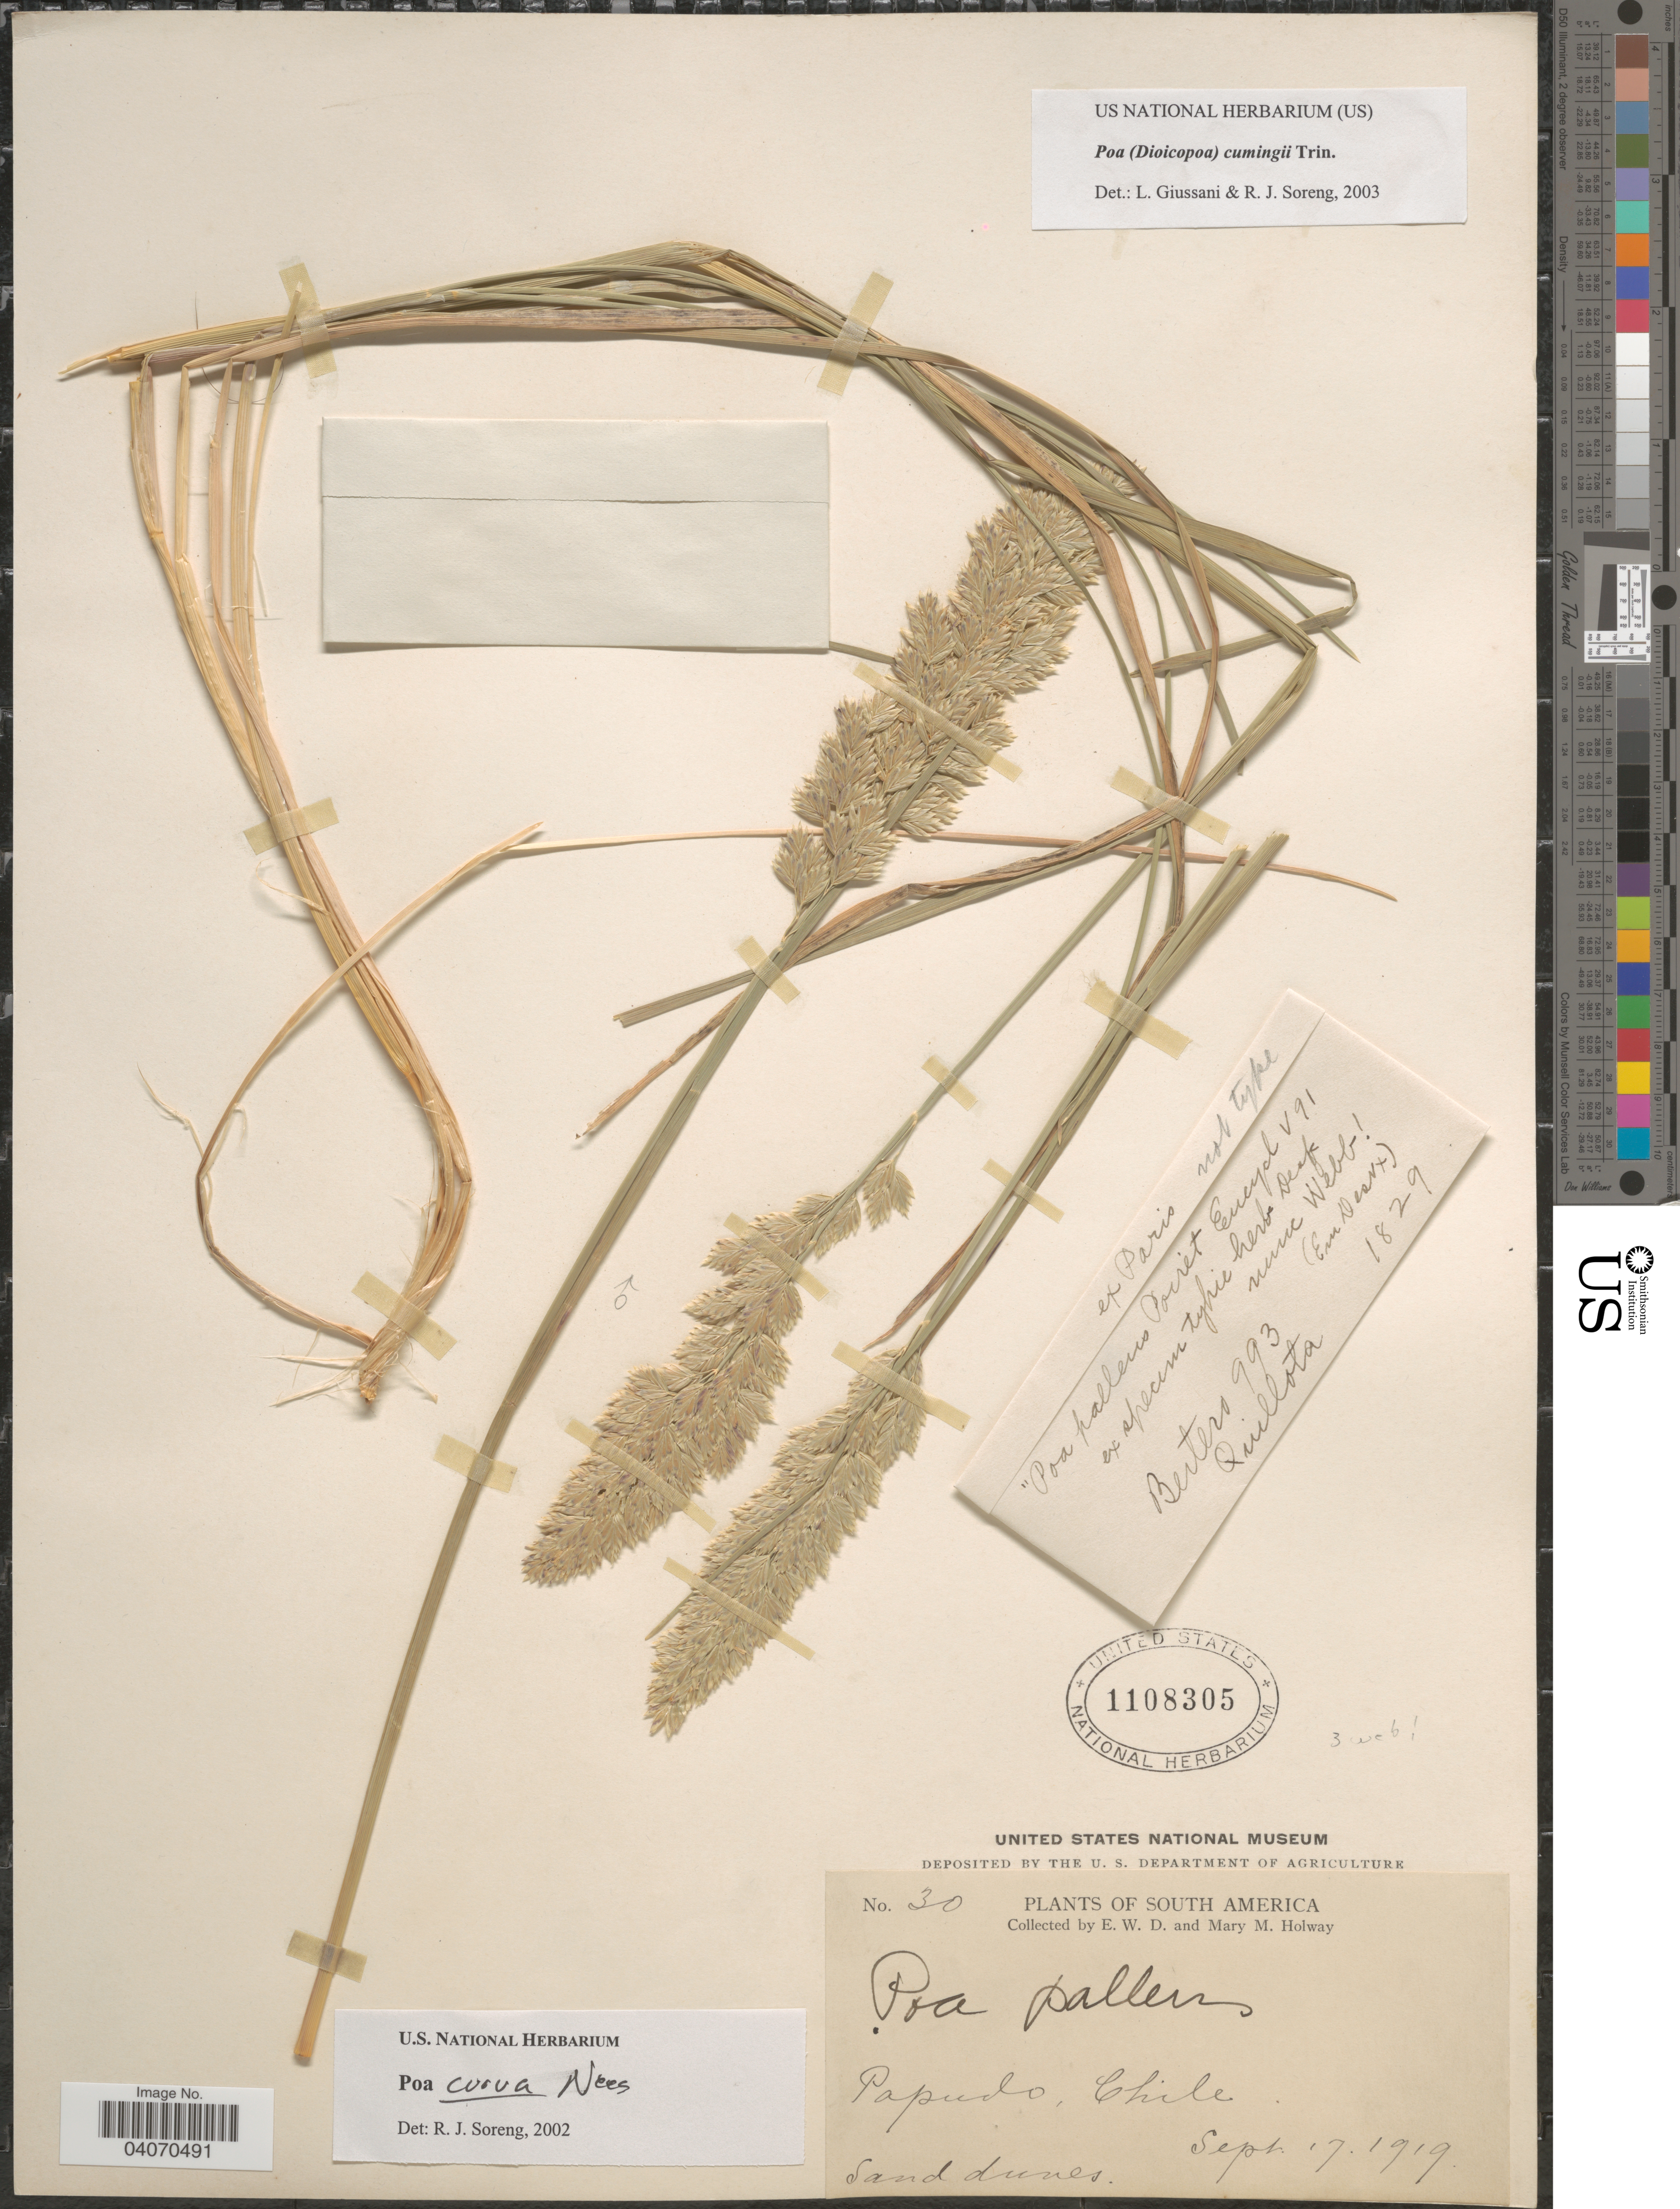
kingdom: Plantae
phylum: Tracheophyta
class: Liliopsida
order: Poales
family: Poaceae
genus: Poa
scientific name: Poa cumingii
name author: Trin.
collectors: E. W. D. Holway & M. M. Holway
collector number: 30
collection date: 1919-09-17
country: Chile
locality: Papudo. Sand dunes.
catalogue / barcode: US 1108305